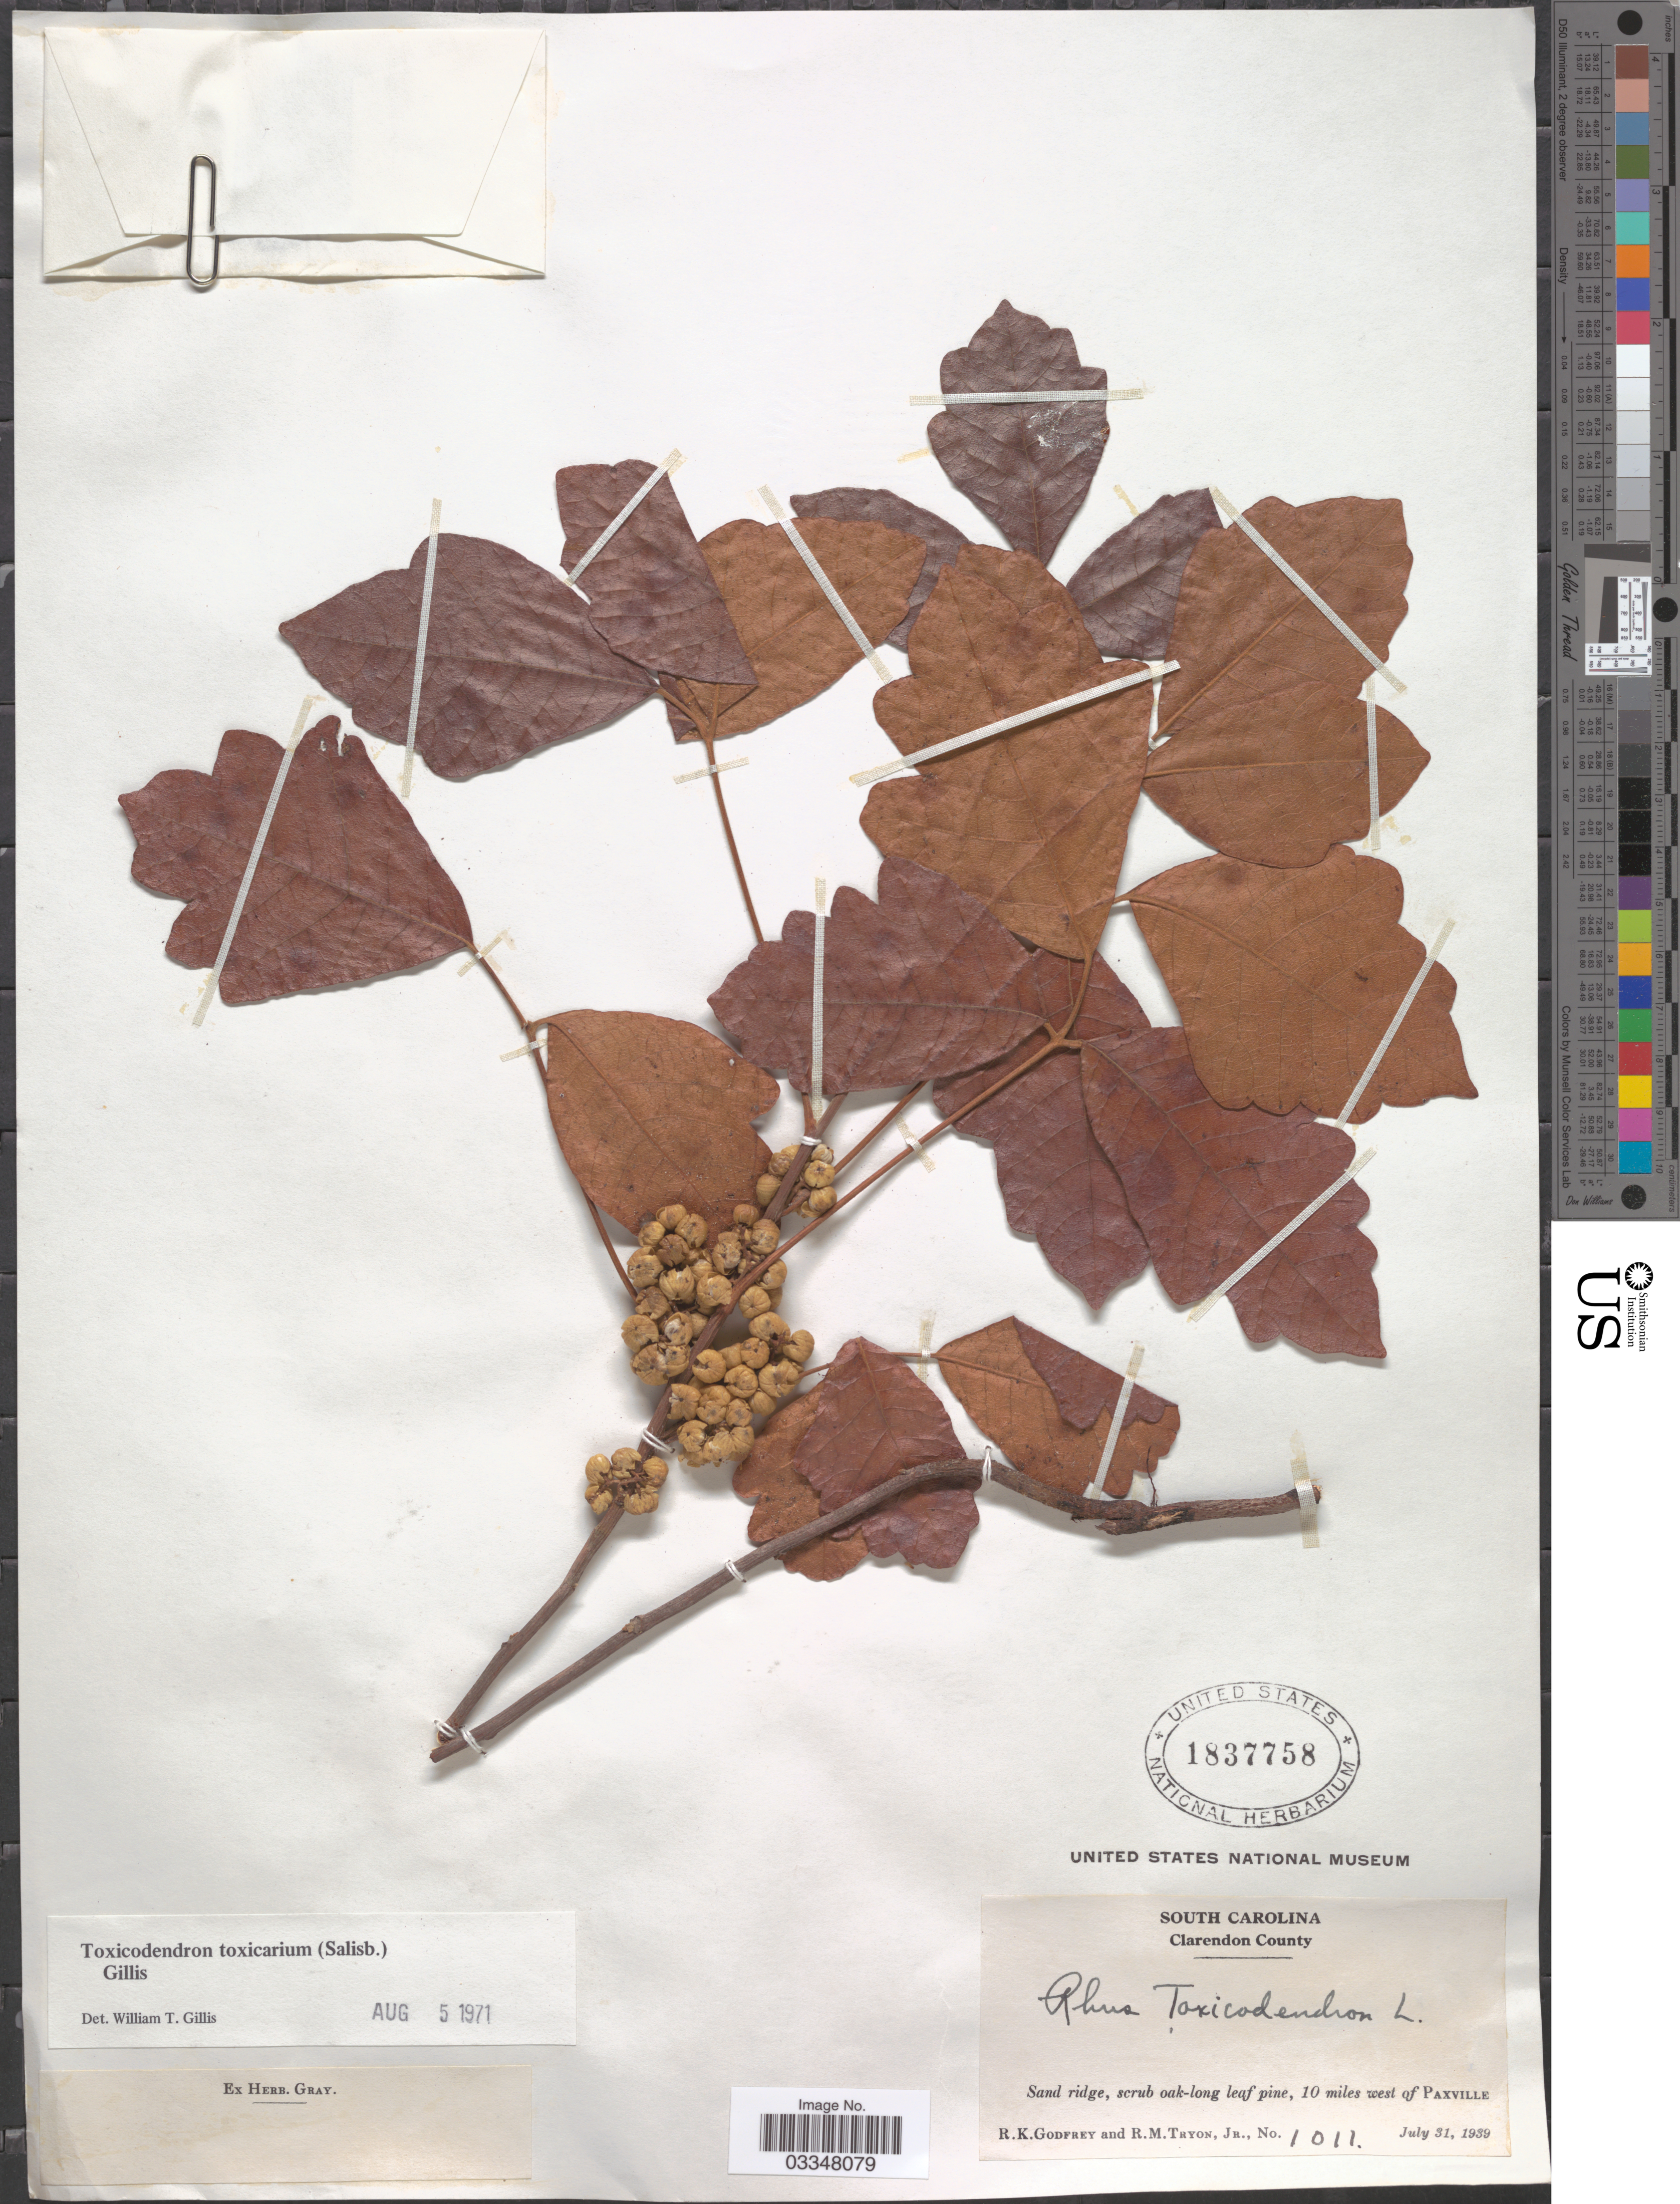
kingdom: Plantae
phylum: Tracheophyta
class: Magnoliopsida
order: Sapindales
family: Anacardiaceae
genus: Toxicodendron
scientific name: Toxicodendron toxicarium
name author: Gillis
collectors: R. K. Godfrey & R. Tryon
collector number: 1011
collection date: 1939-07-31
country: United States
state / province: South Carolina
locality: Clarendon County. 10 miles west of Paxville.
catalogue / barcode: US 1837758